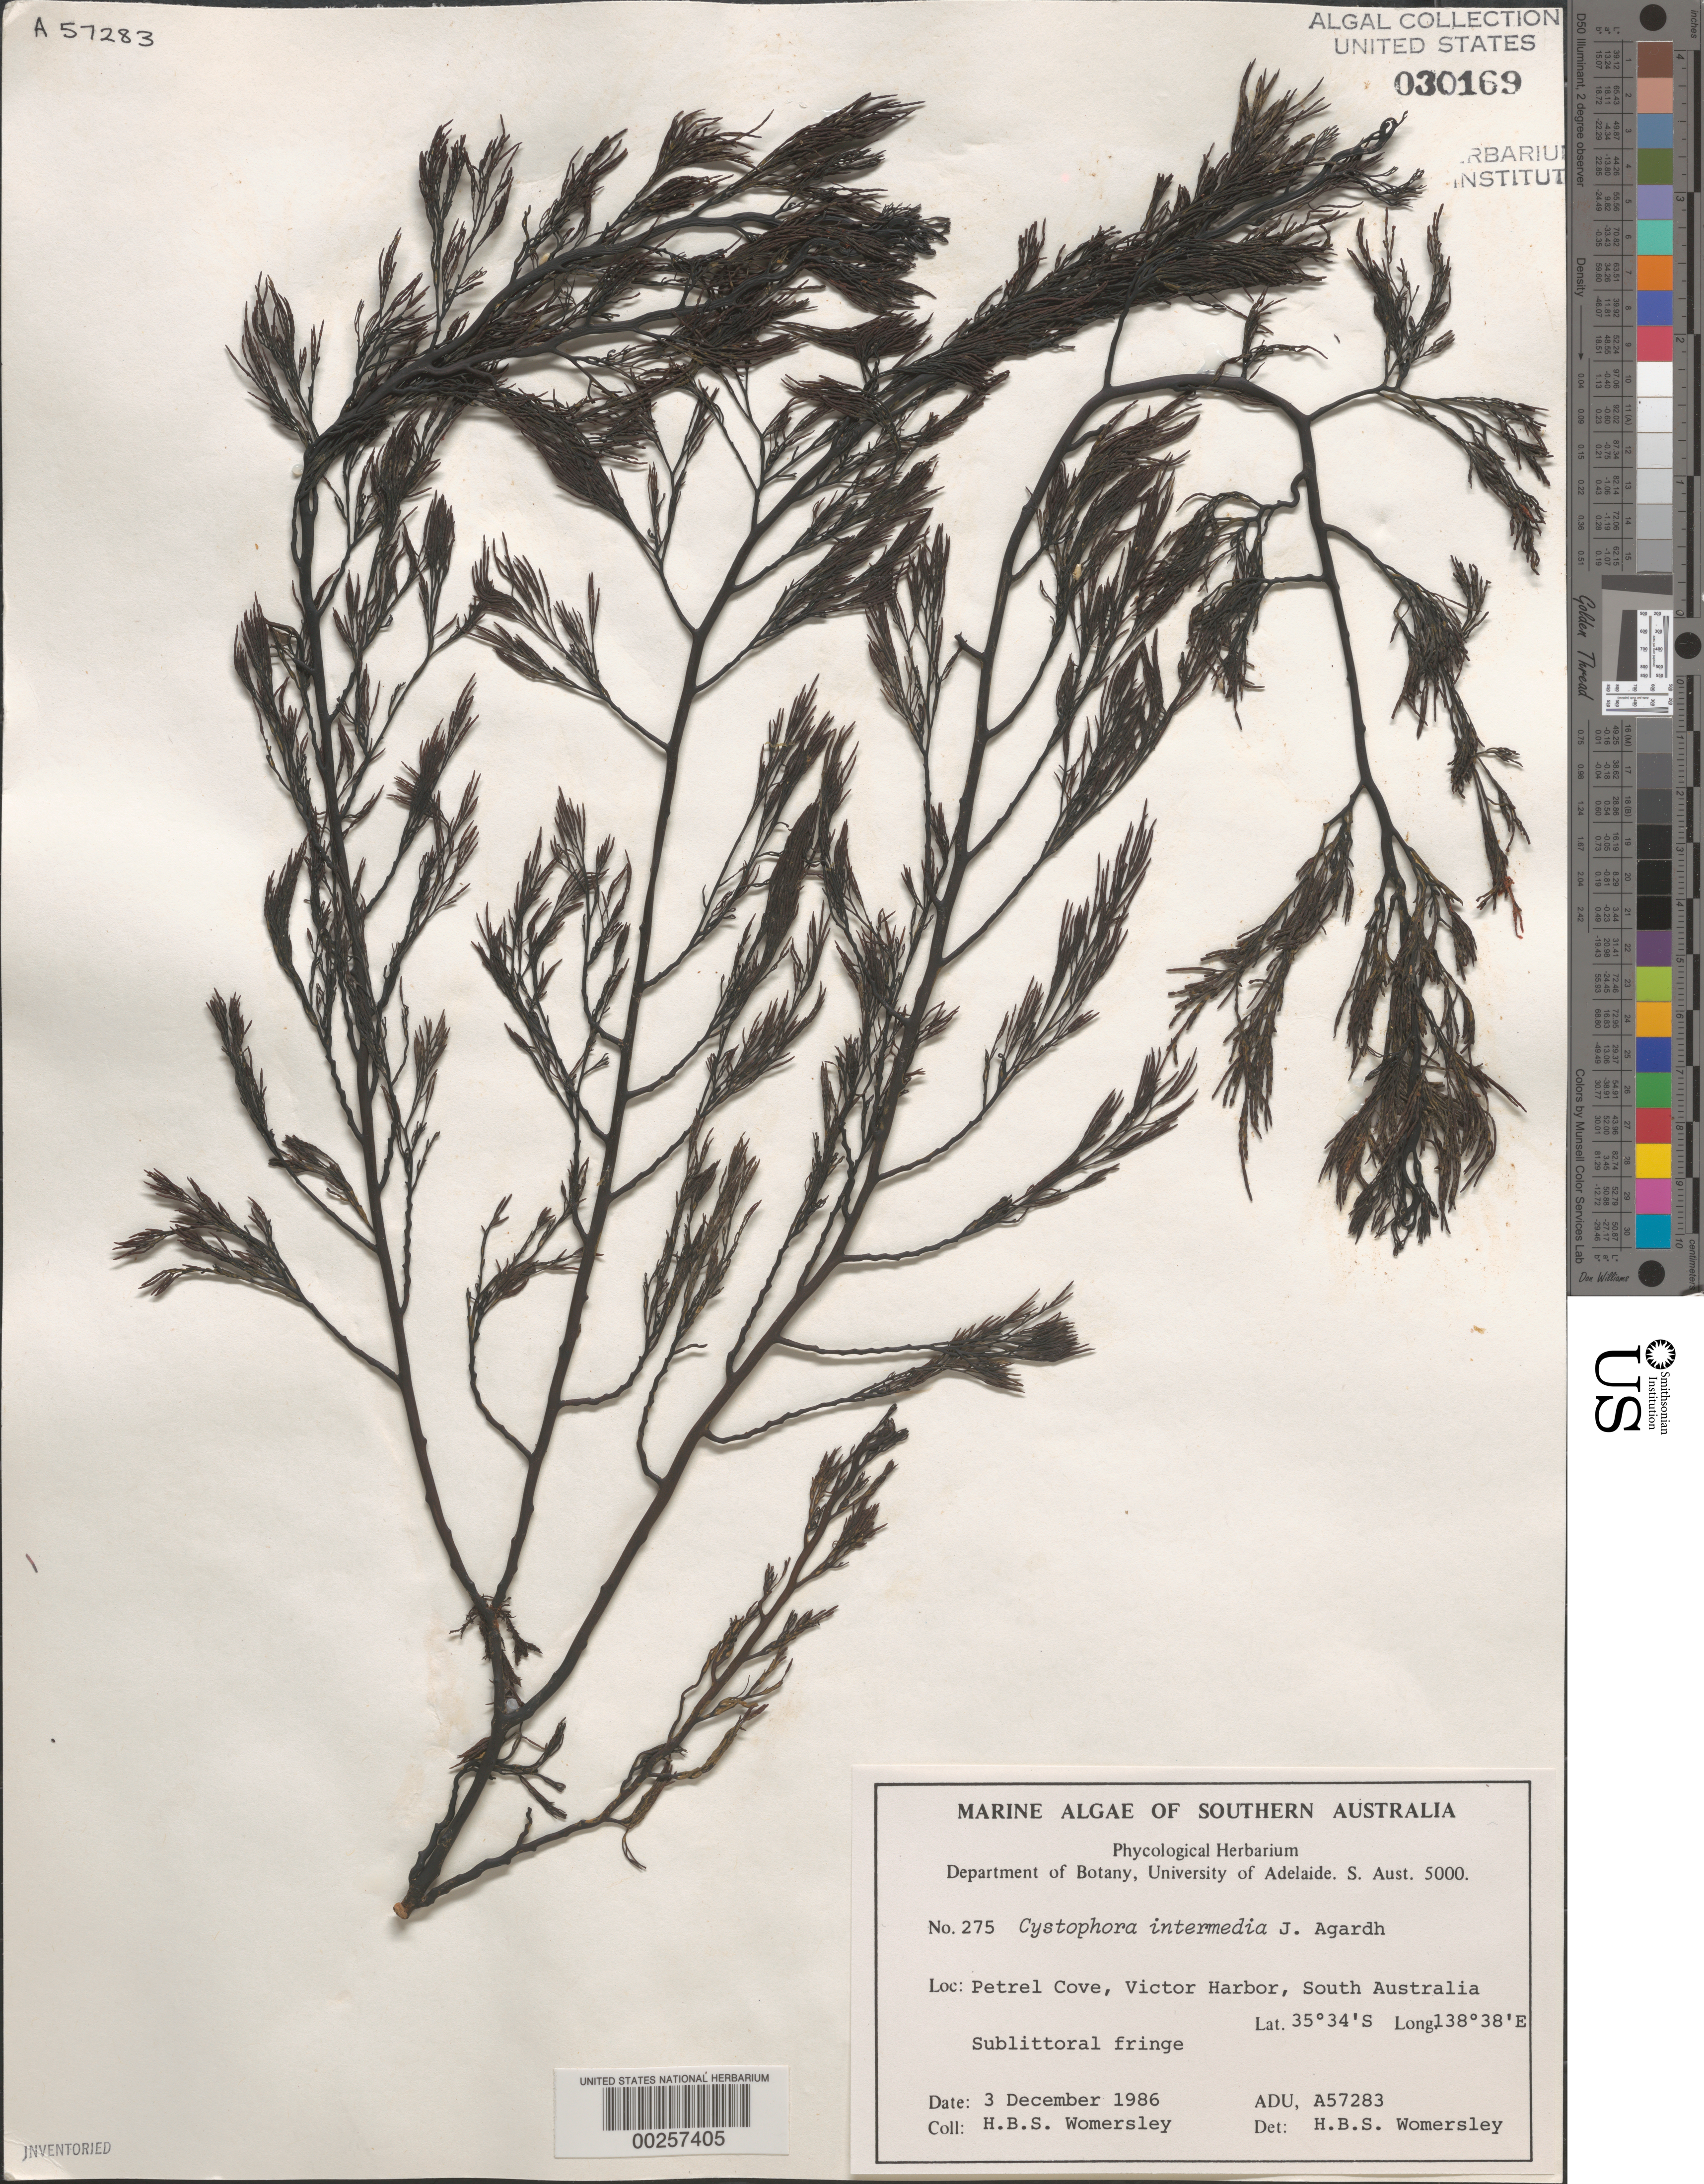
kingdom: Chromista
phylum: Ochrophyta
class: Phaeophyceae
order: Fucales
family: Sargassaceae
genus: Cystophora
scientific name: Cystophora intermedia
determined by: Womersley, H. B. S.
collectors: H. B. S. Womersley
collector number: ADU A57283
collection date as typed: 03 Dec 1986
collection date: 1986-12-03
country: Australia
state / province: South Australia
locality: Petrel cove, victor harbor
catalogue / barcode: US 30169